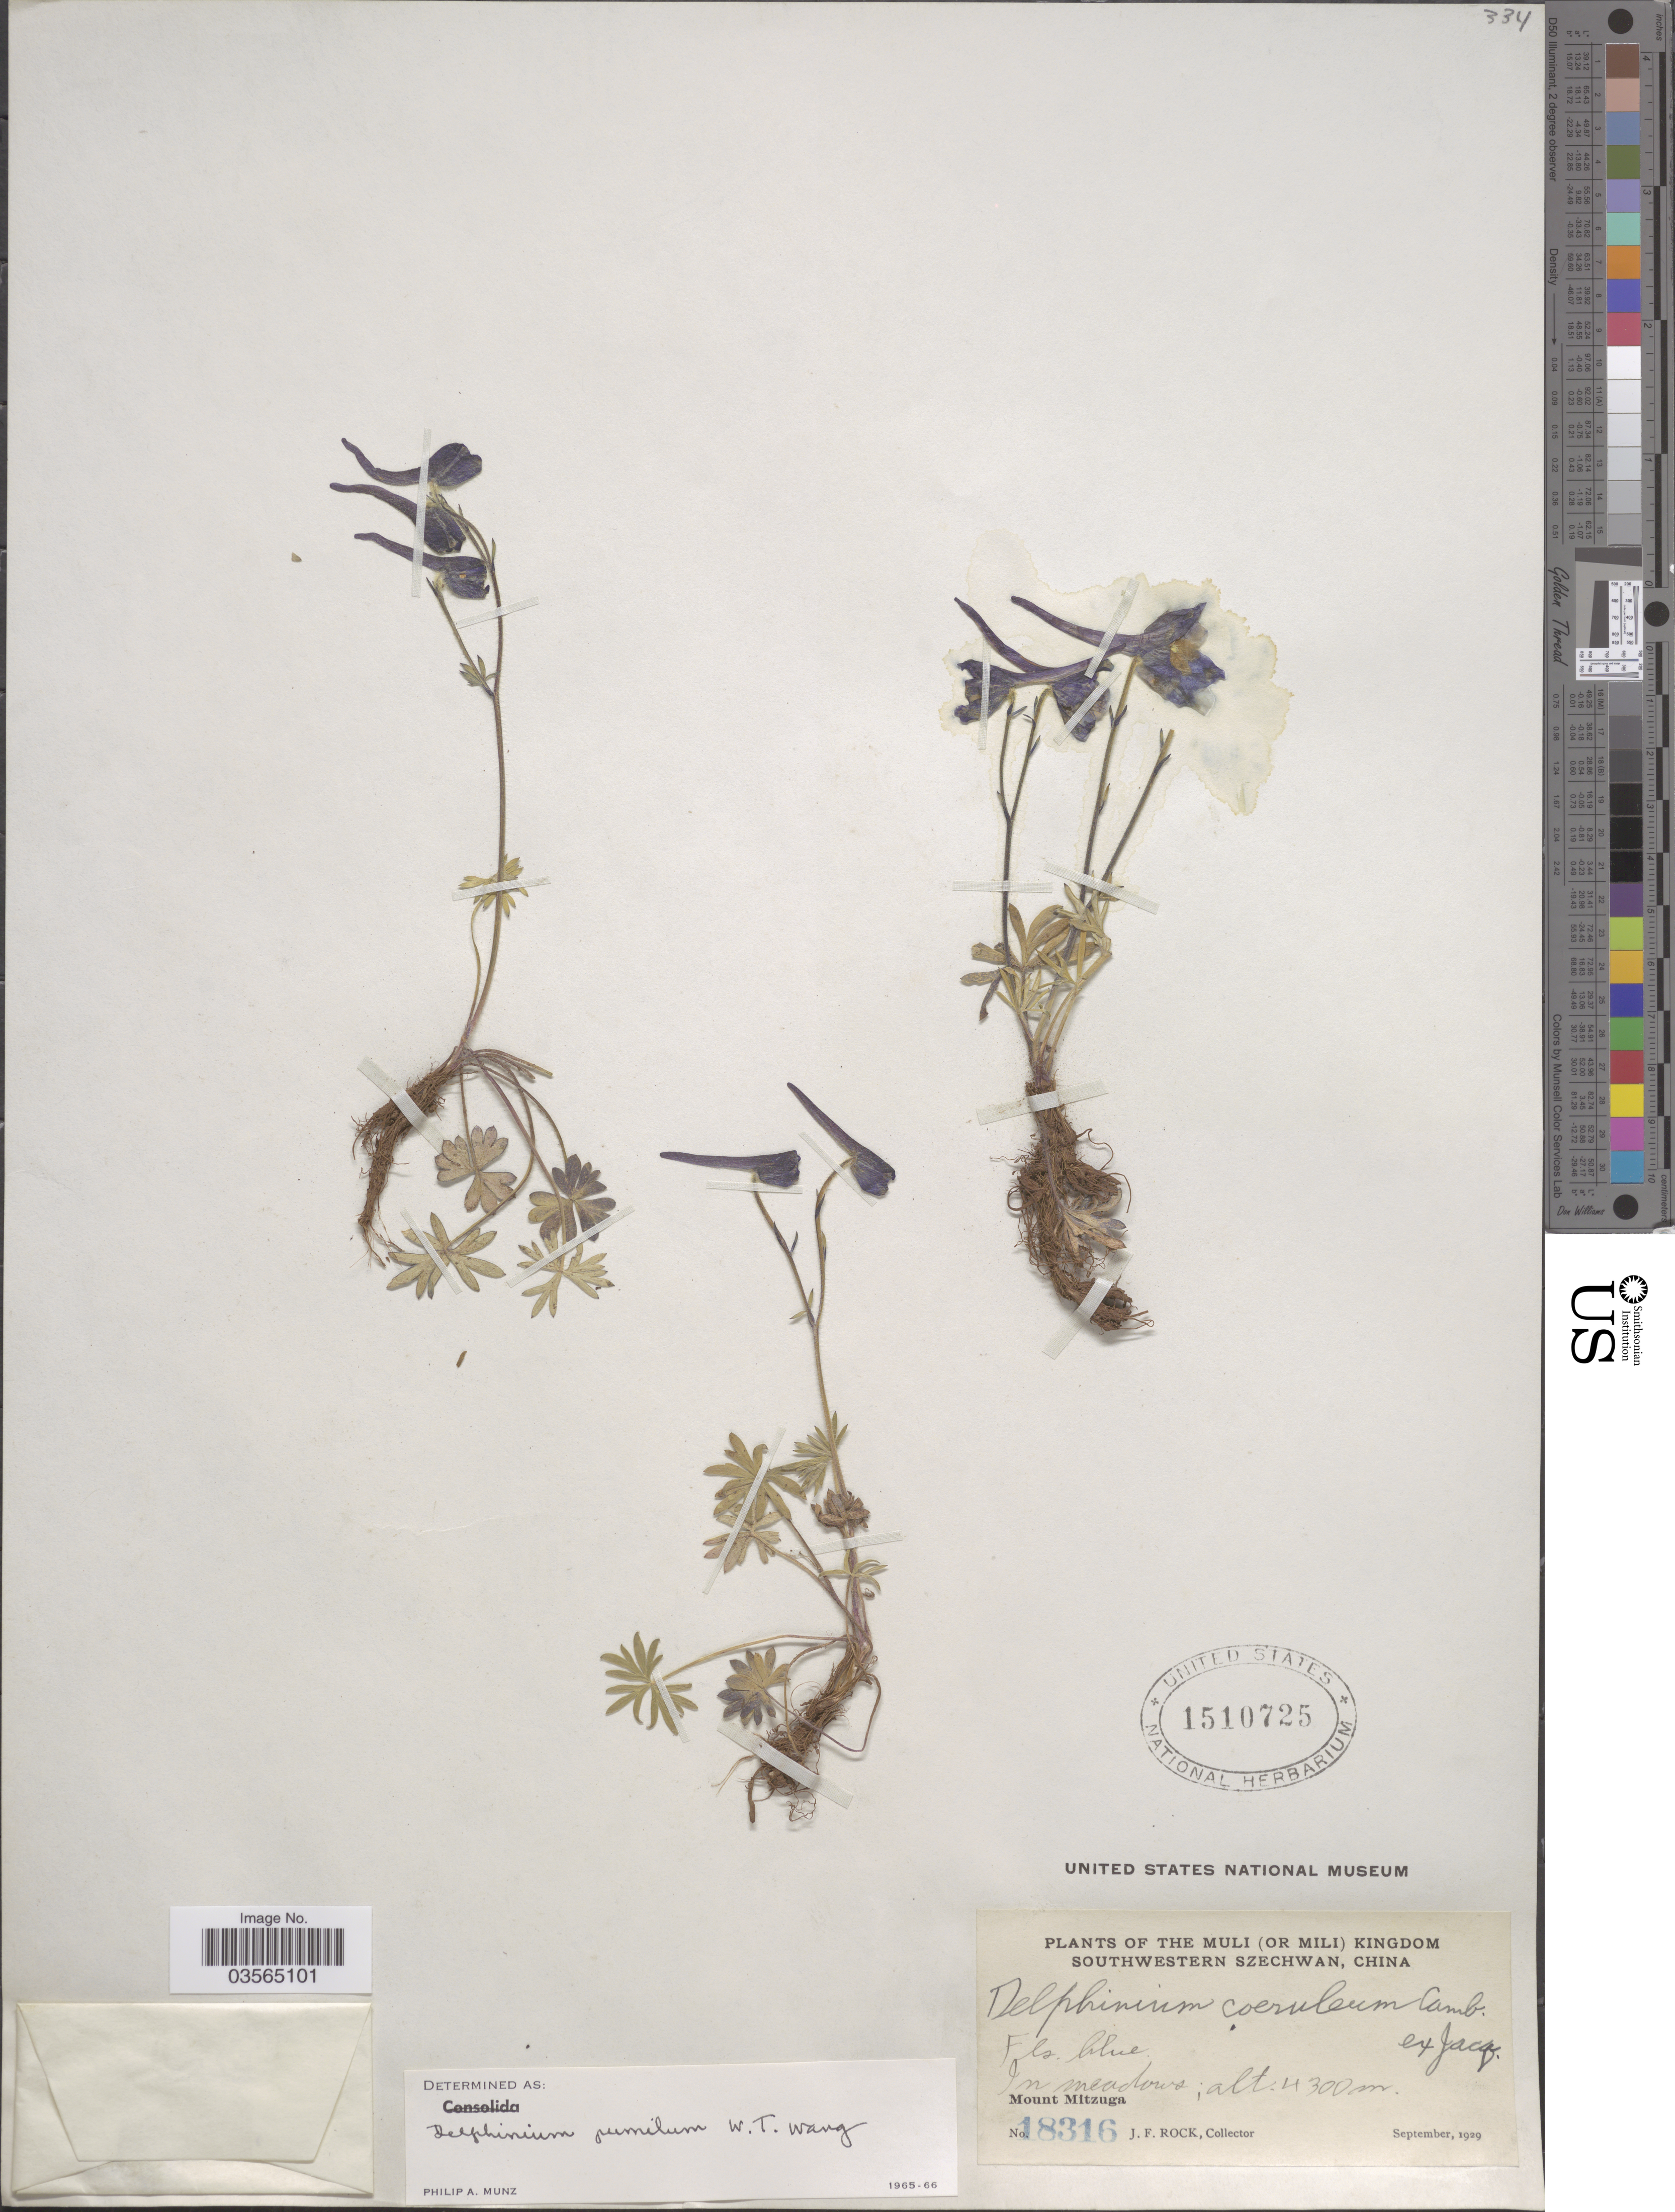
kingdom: Plantae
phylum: Tracheophyta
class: Magnoliopsida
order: Ranunculales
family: Ranunculaceae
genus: Delphinium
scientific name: Delphinium pumilum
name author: W.T. Wang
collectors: J. Rock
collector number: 18316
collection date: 1929-09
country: China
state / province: Sichuan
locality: The Muli (or Mili) Kingdom. Southwestern Szechwan. Mount Mitzuga.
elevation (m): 4300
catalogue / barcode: US 1510725